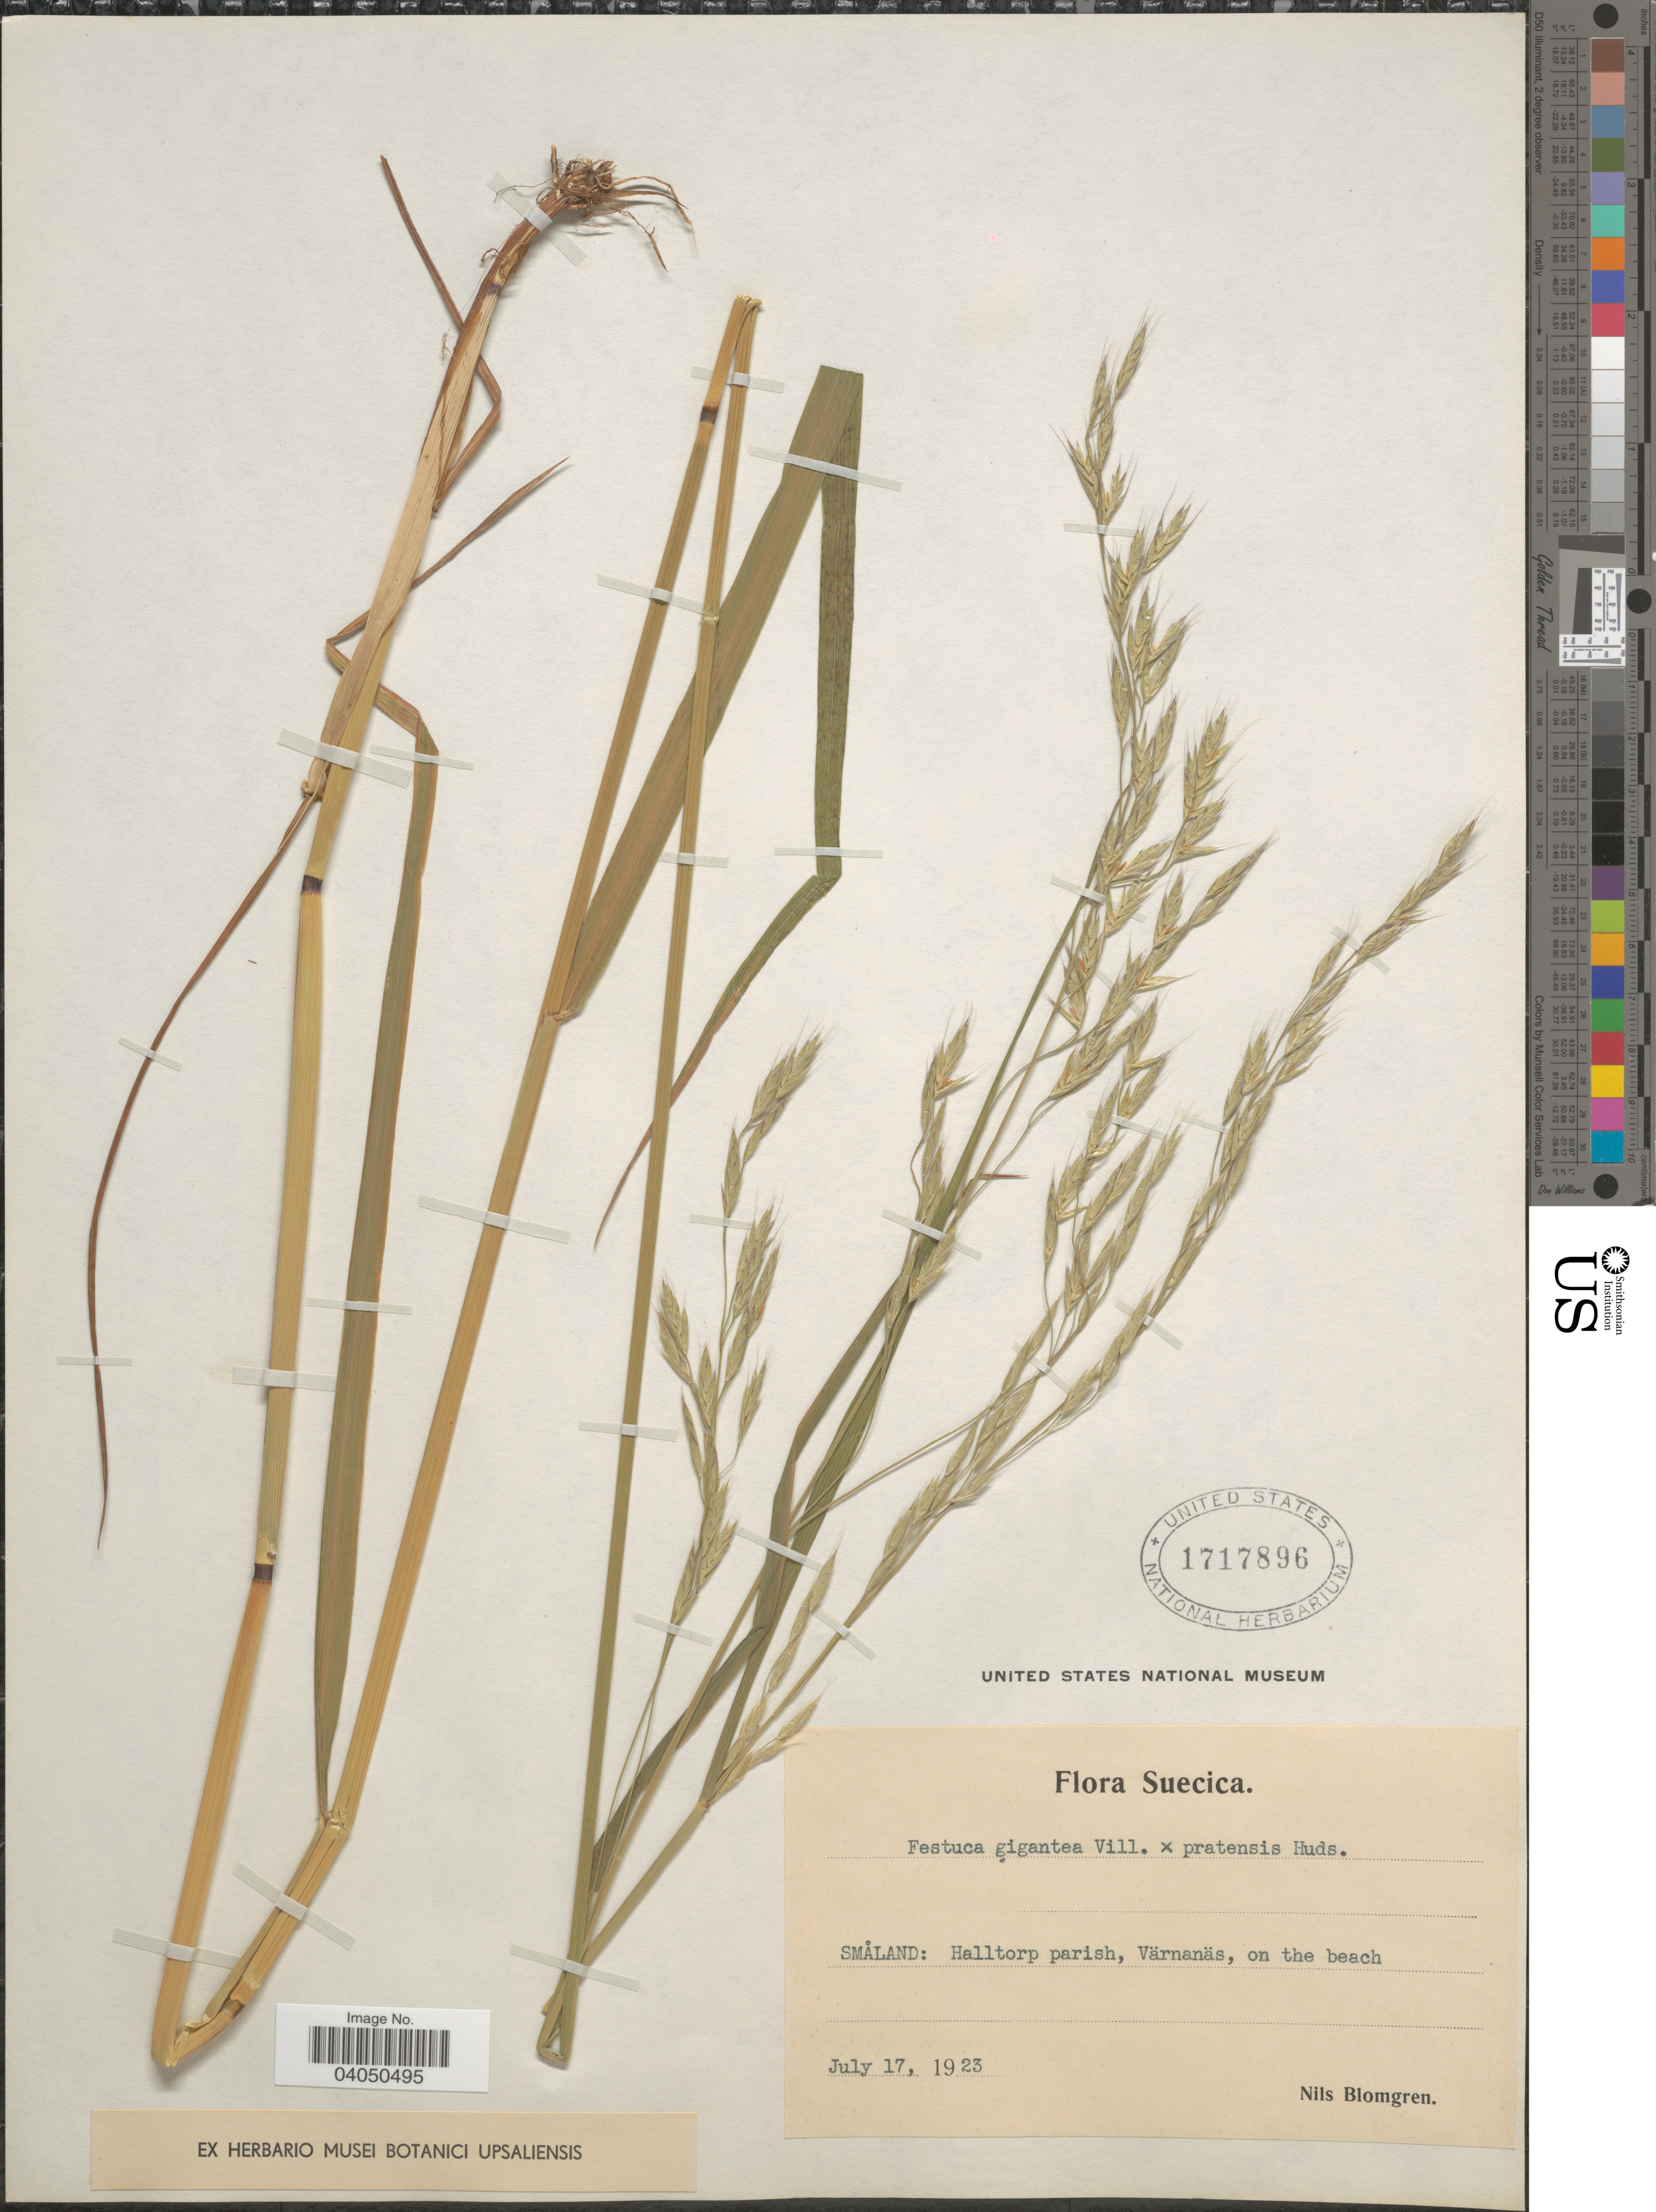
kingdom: Plantae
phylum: Tracheophyta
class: Liliopsida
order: Poales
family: Poaceae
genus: Festuca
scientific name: Festuca sp.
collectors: N. Blomgren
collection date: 1923-07-17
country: Sweden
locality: Suecica. Småland: Halltrop parish, Värnanäs.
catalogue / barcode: US 1717896